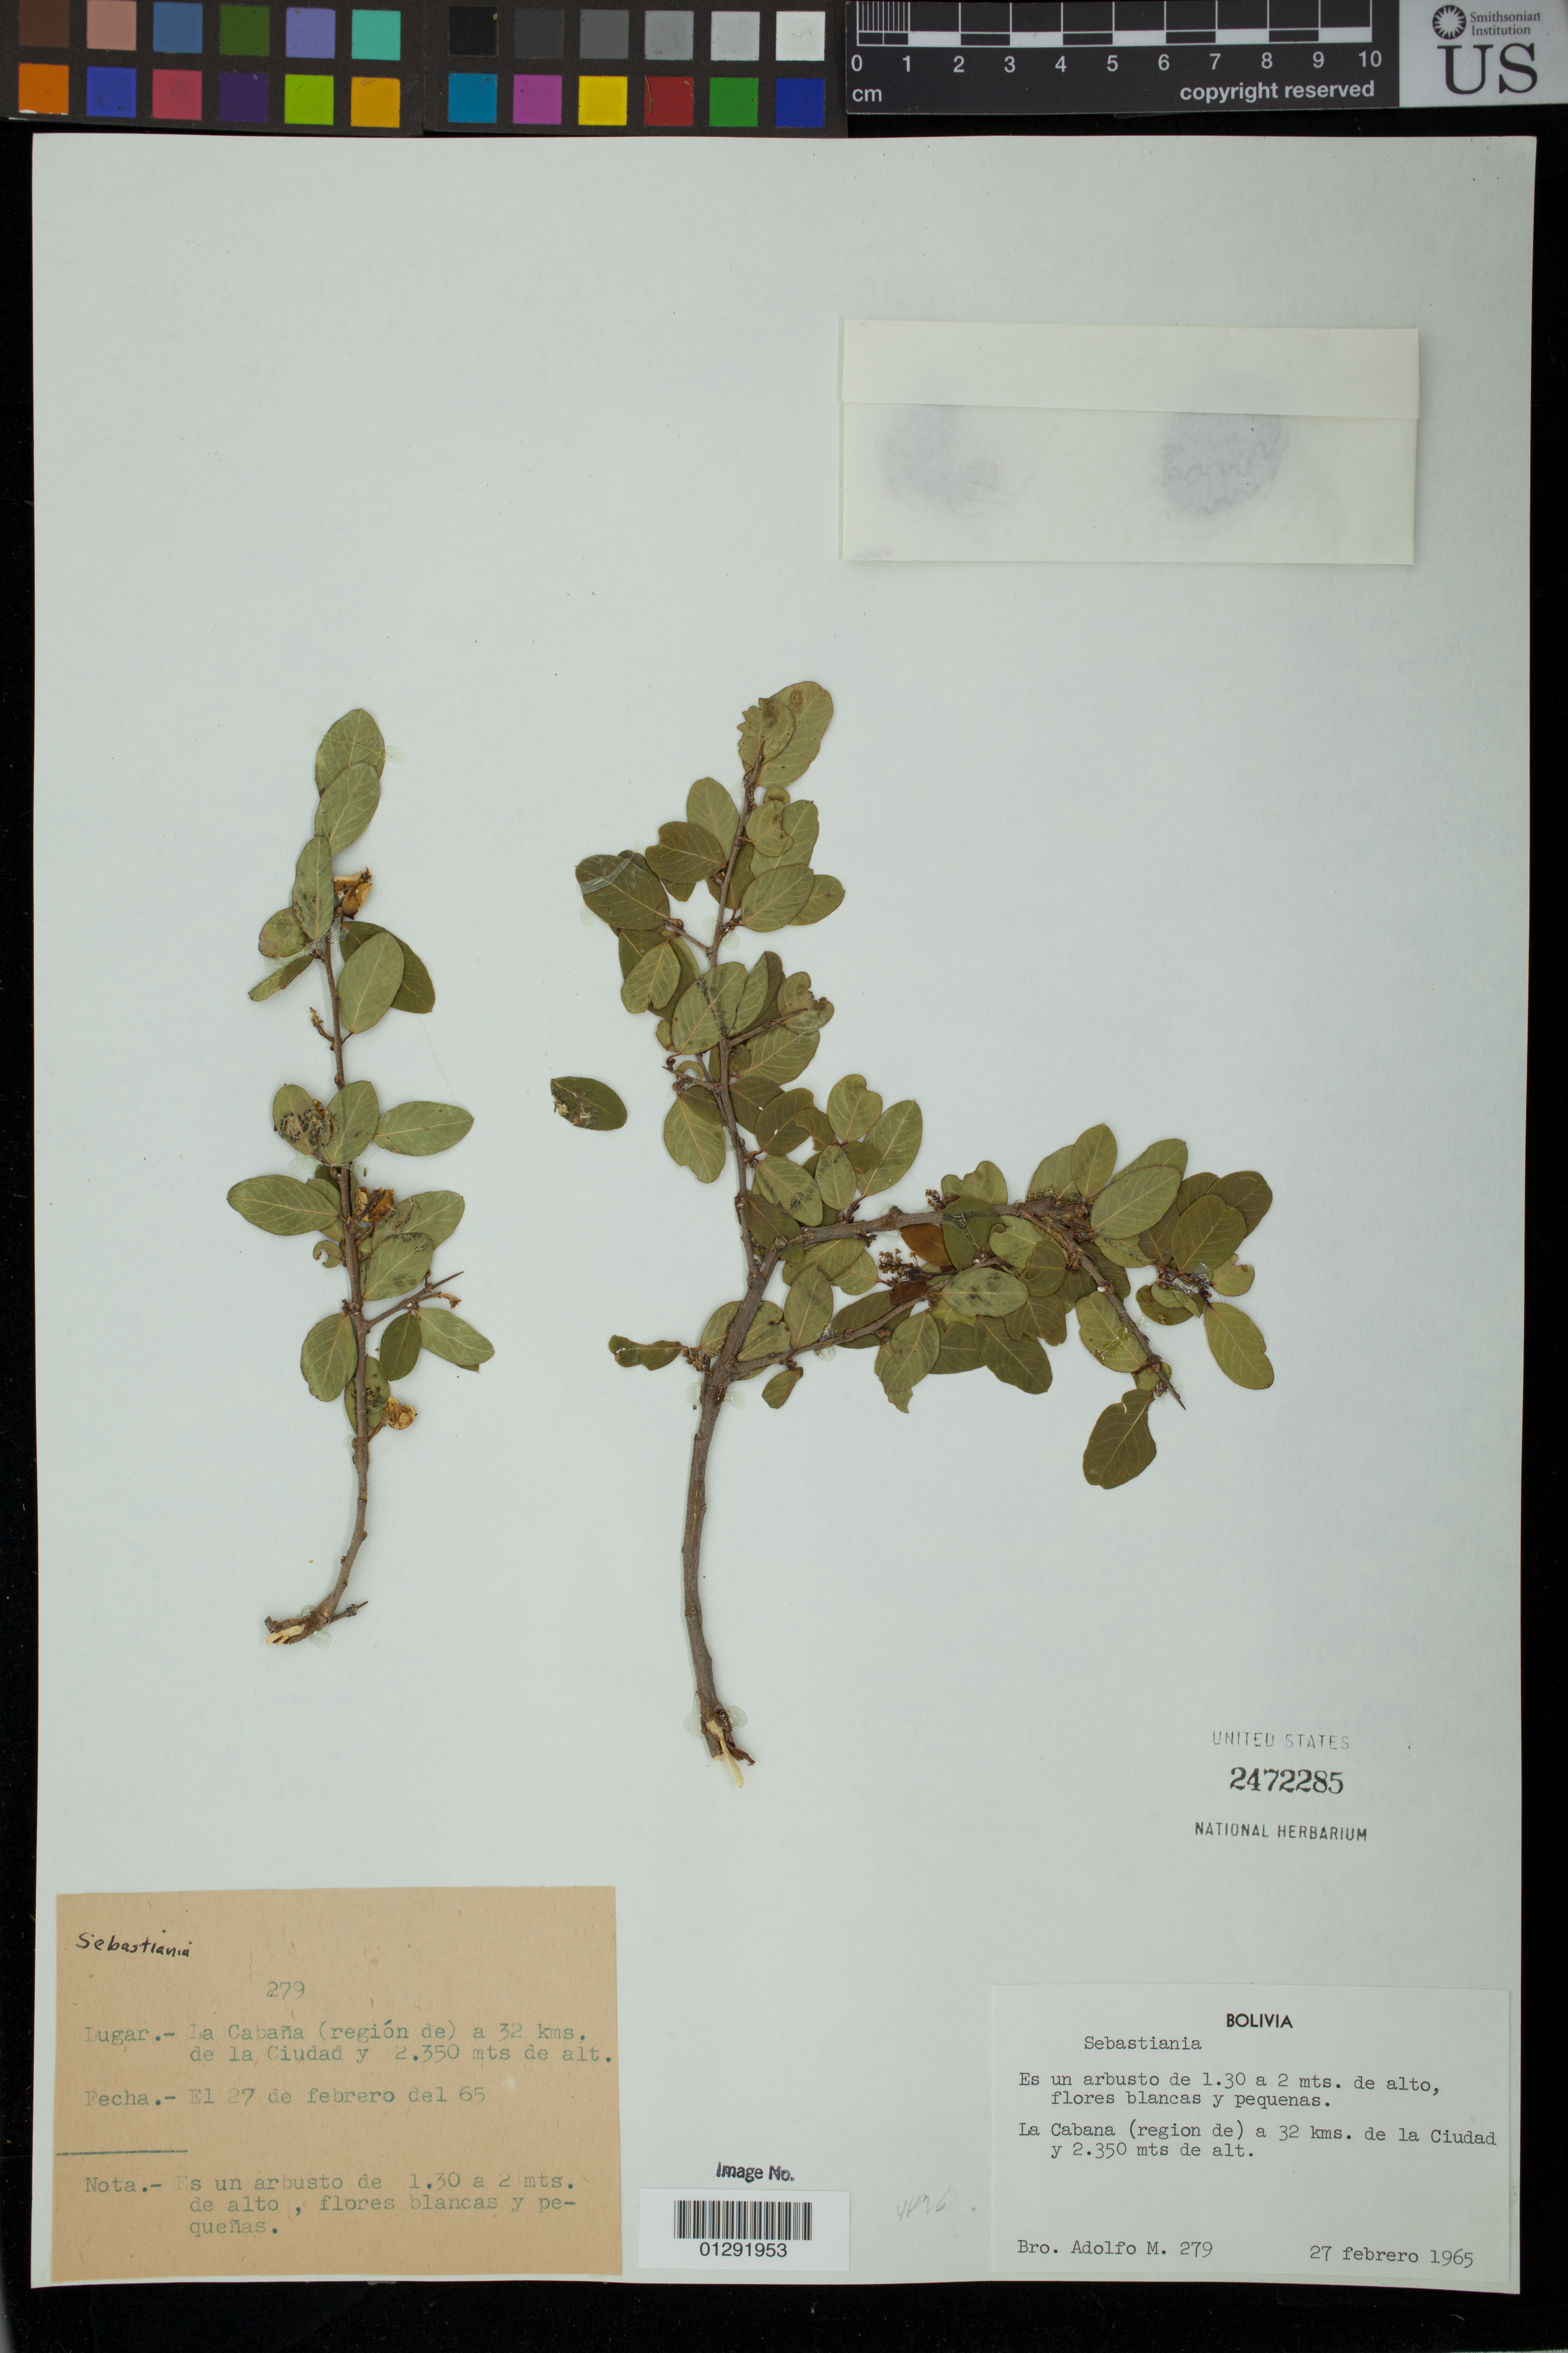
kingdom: Plantae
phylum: Tracheophyta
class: Magnoliopsida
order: Malpighiales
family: Euphorbiaceae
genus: Sebastiania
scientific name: Sebastiania sp.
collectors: Bro. Adolfo M.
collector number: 279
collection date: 1965-02-27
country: Bolivia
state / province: La Paz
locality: La Cabana (region de) a 32 kms. de la Ciudad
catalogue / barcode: US 2472285